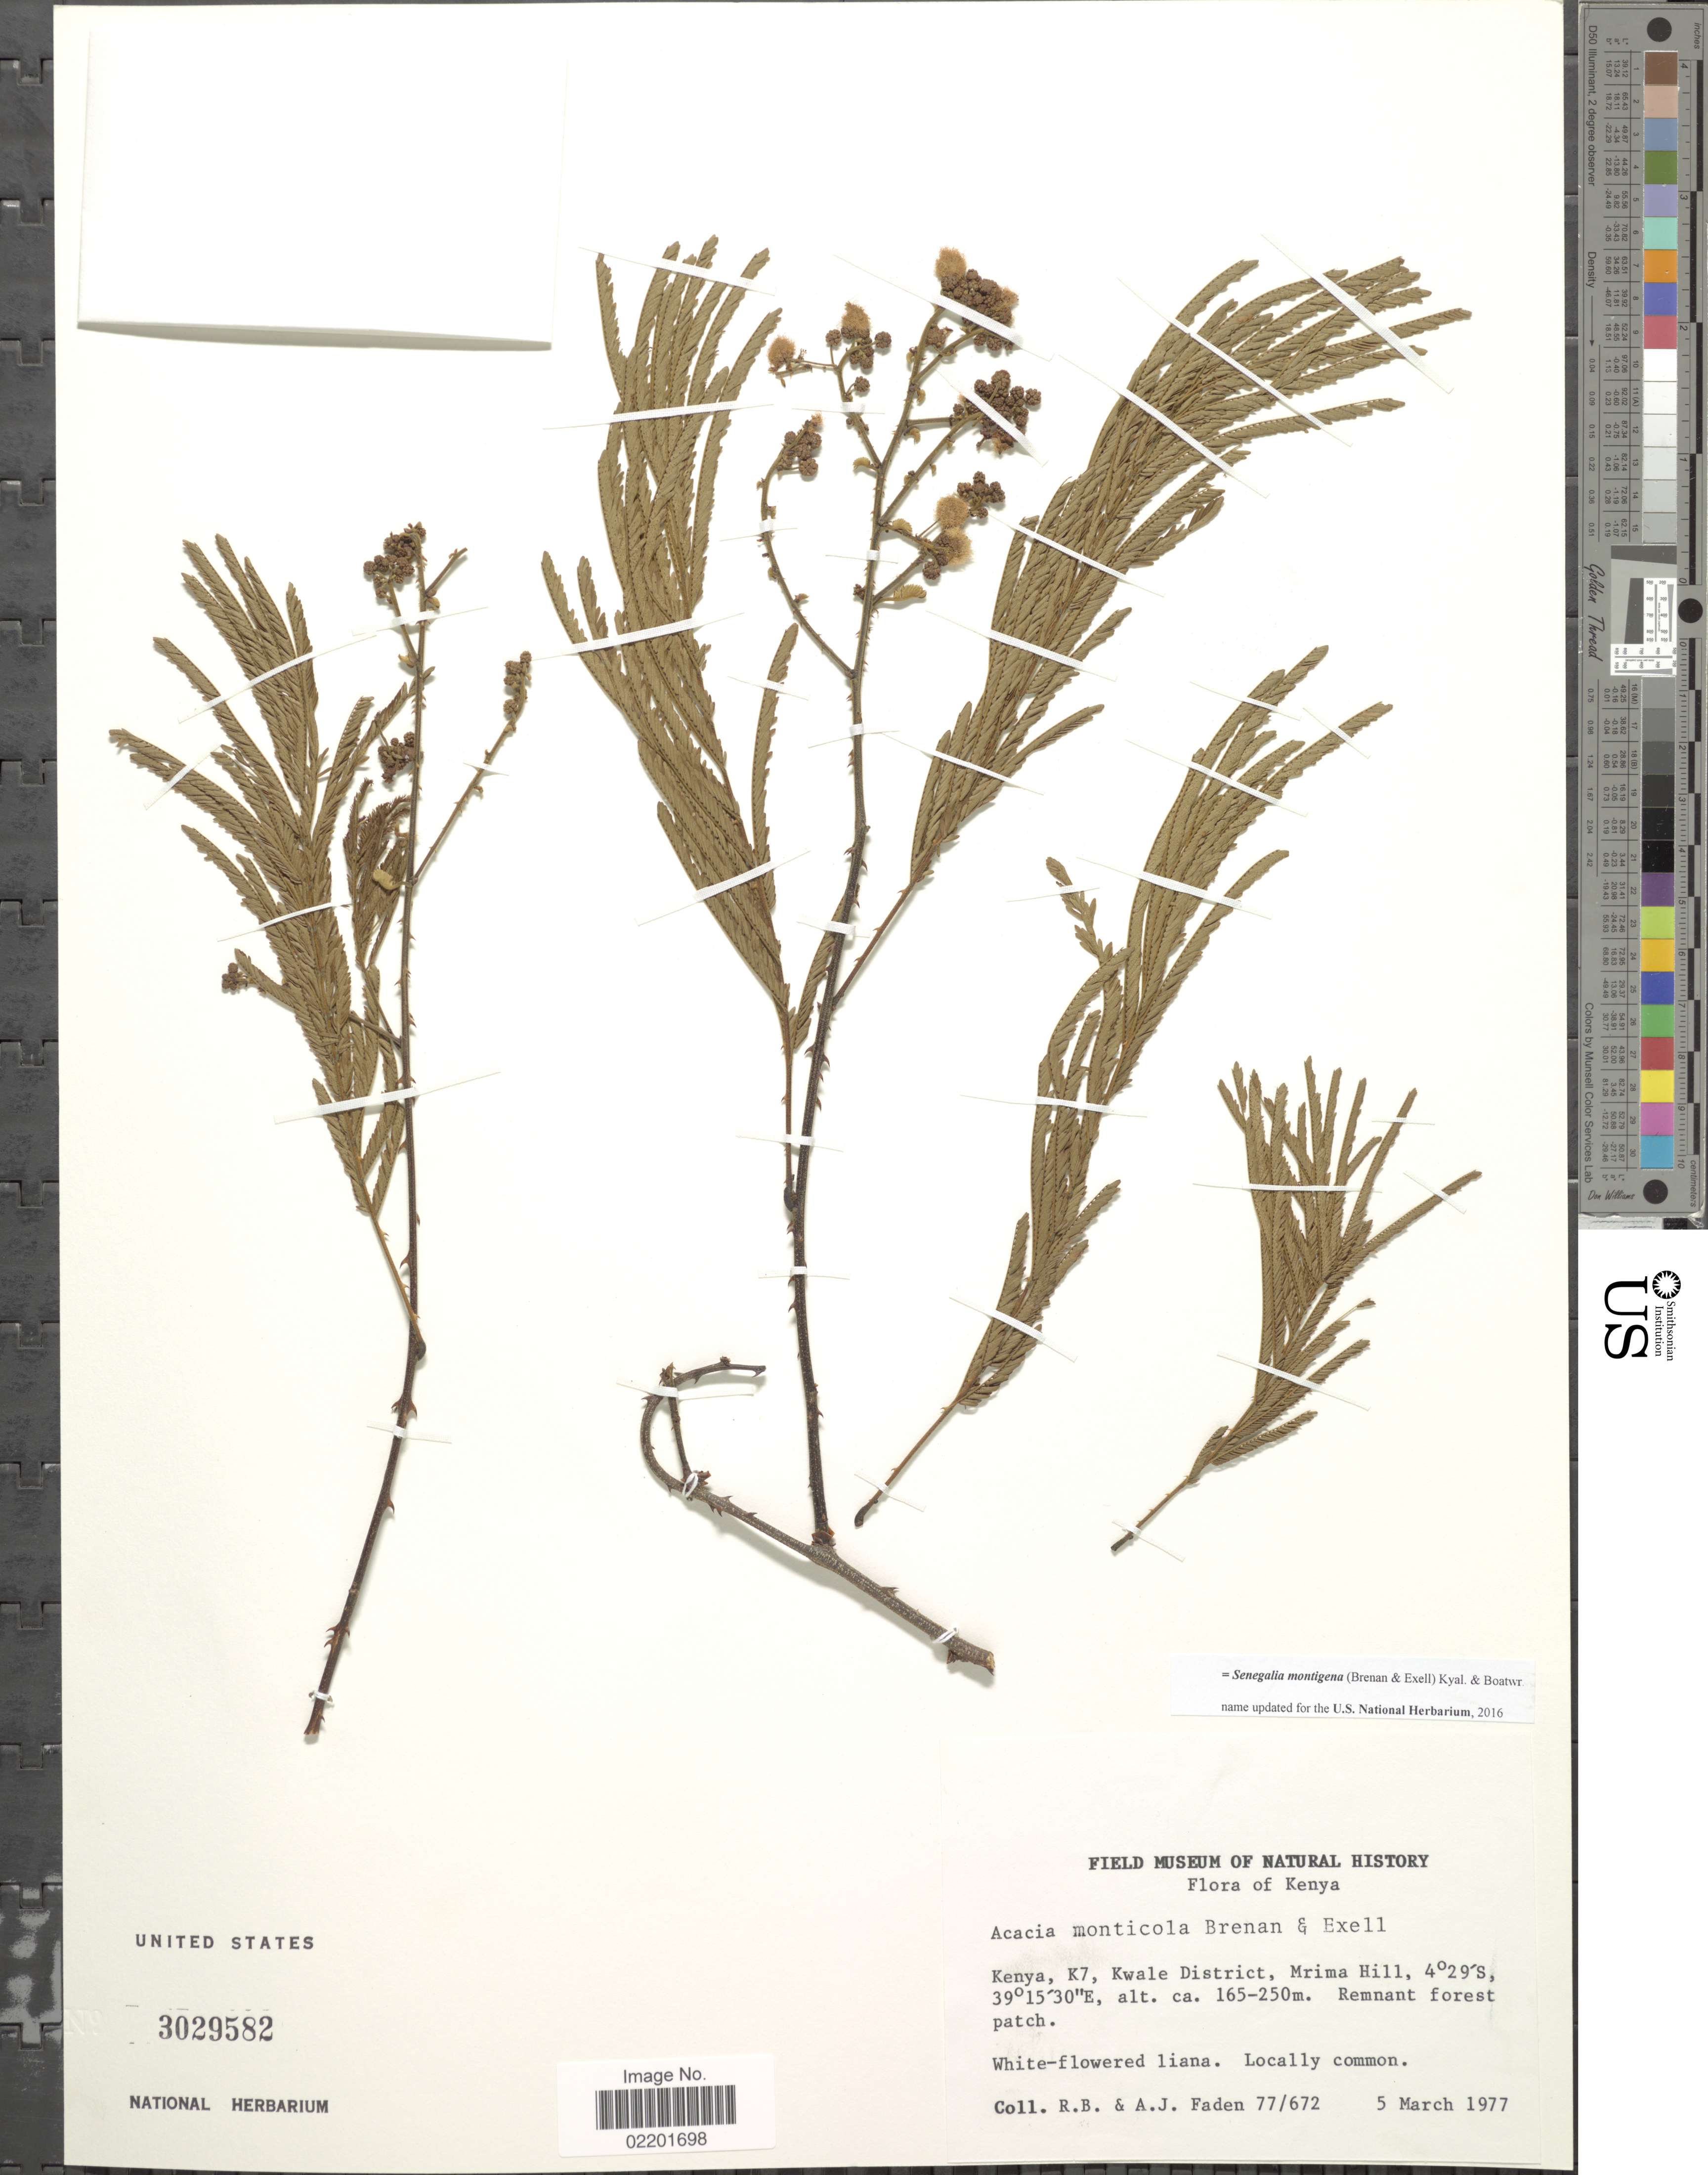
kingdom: Plantae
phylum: Tracheophyta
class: Magnoliopsida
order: Fabales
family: Fabaceae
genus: Senegalia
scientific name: Senegalia montigena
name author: (Brenan & Exell) Kyal. & Boatwr.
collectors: R. B. Faden & A. J. Faden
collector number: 77/672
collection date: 1977-03-05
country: Kenya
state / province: Kwale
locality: Kenya, K7, Kwale District, Mrima Hill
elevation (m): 165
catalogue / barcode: US 3029582